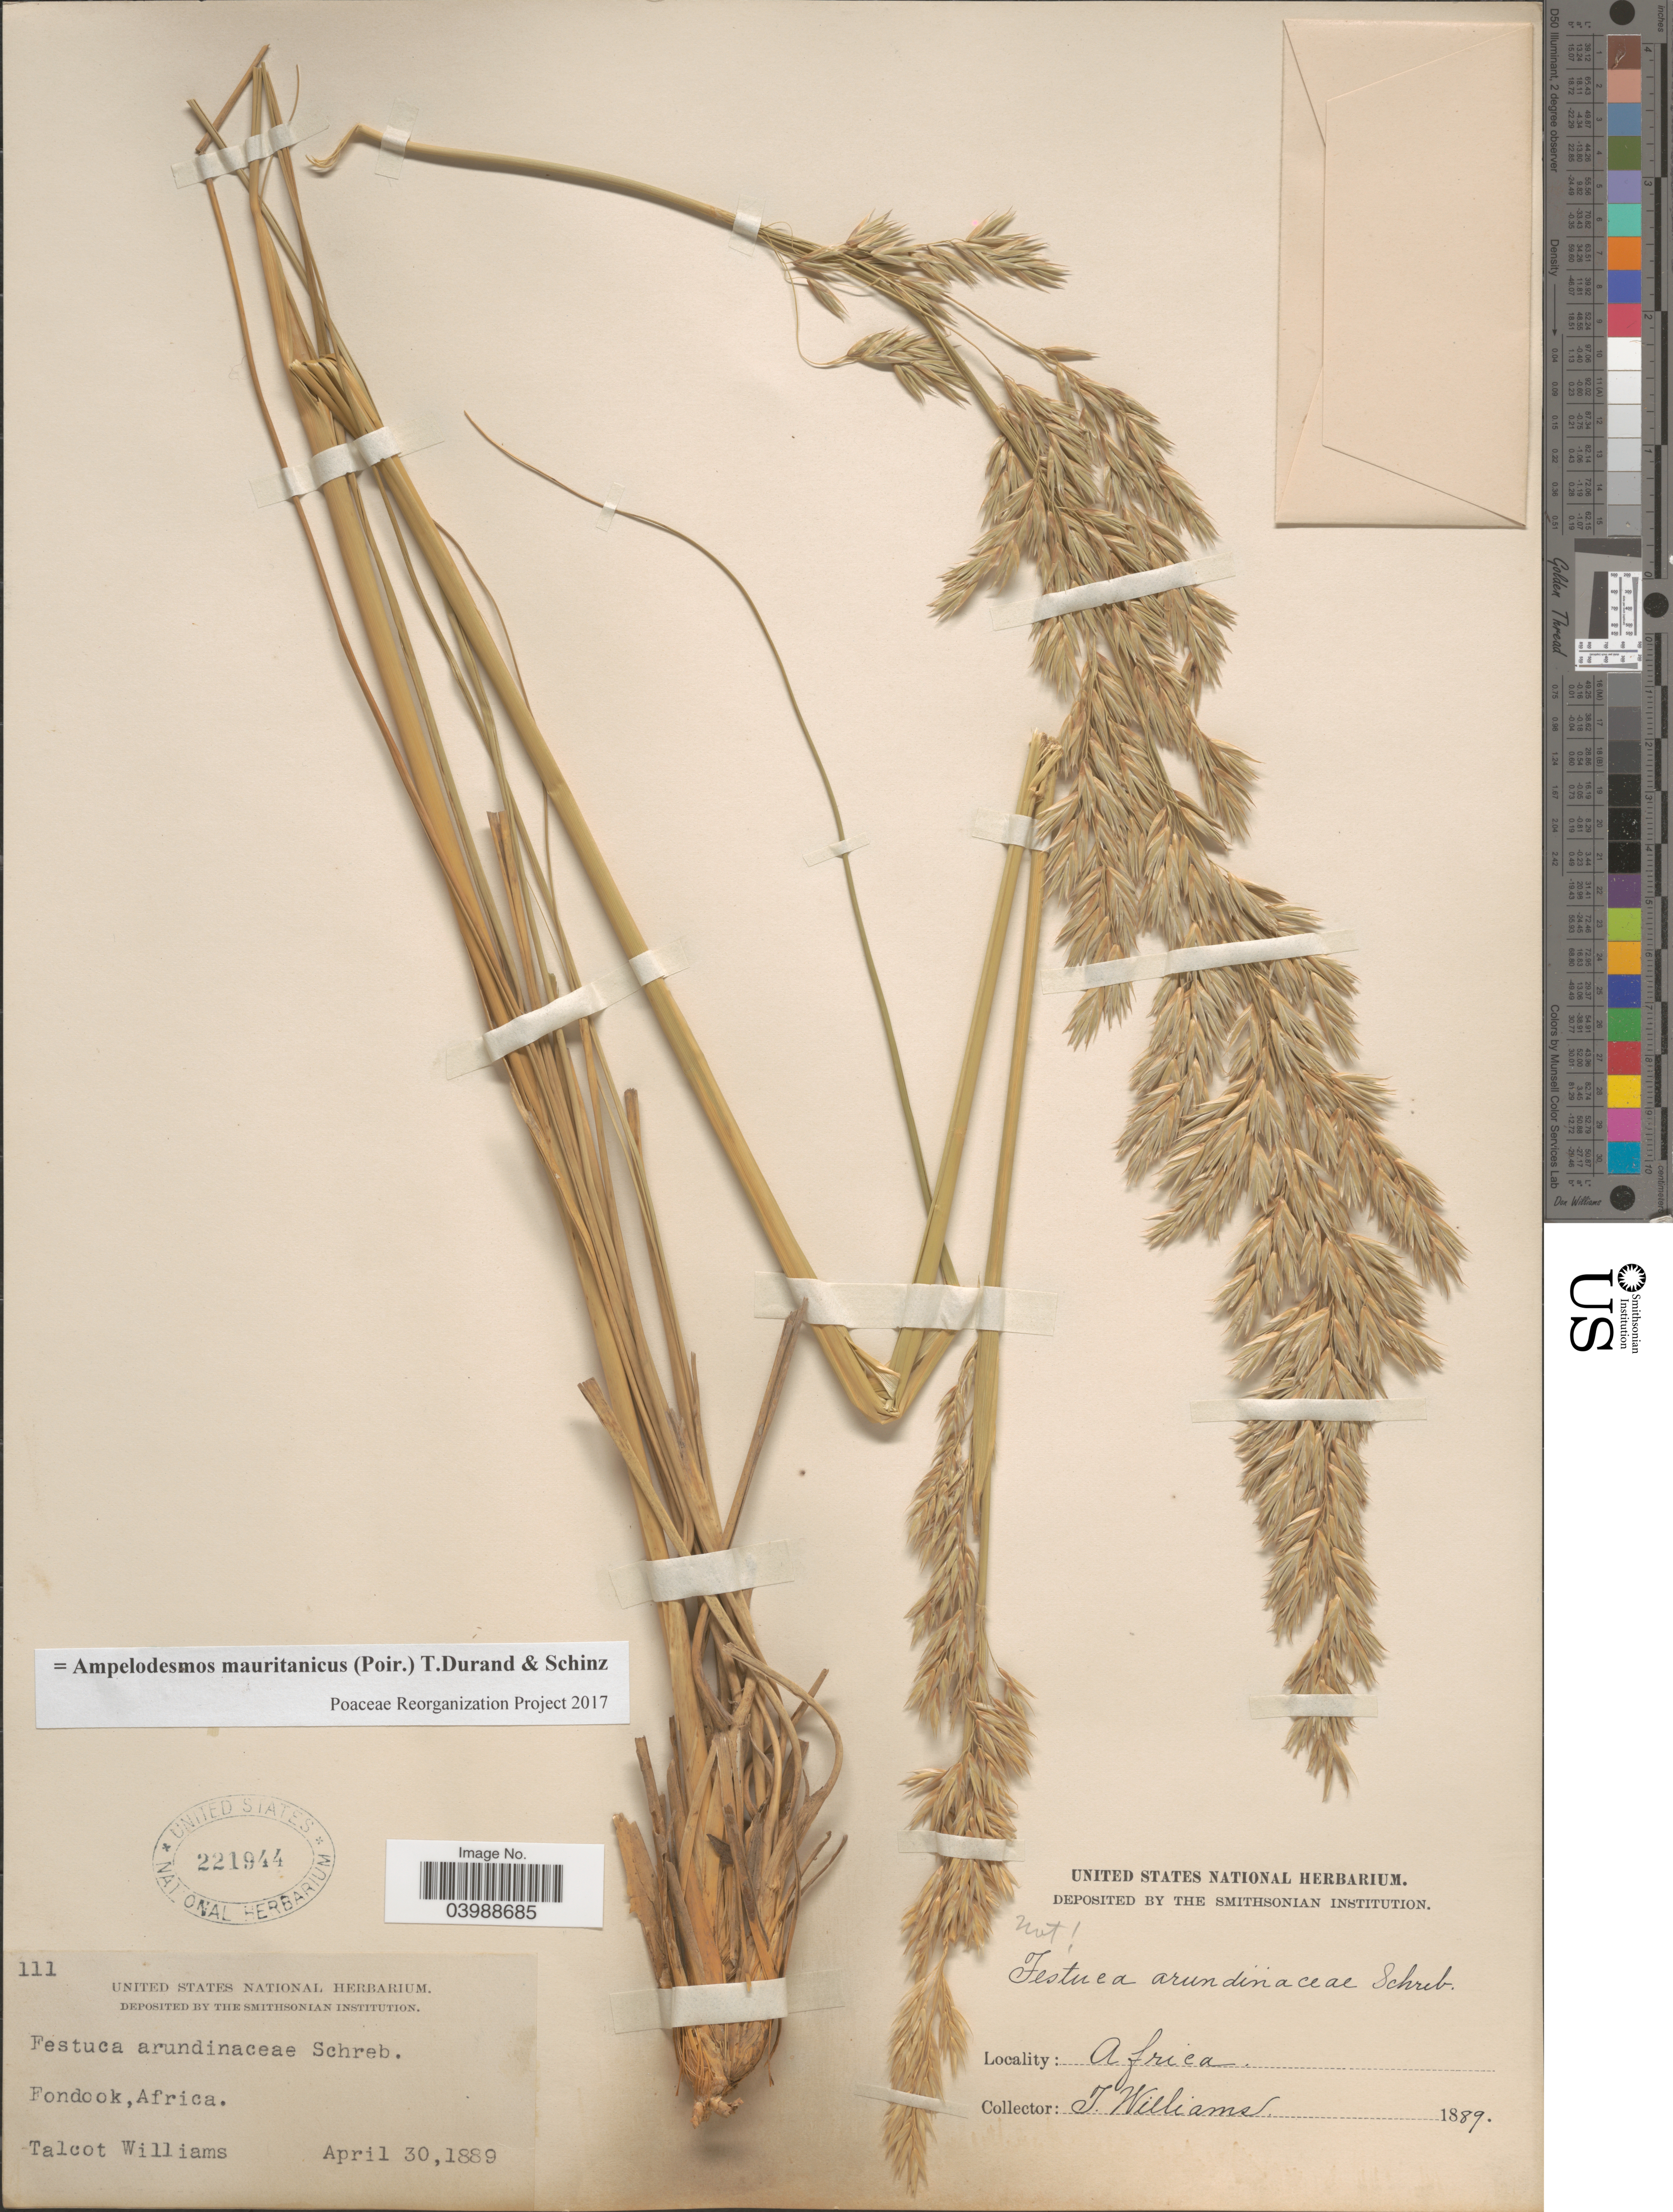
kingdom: Plantae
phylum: Tracheophyta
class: Liliopsida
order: Poales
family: Poaceae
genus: Ampelodesmos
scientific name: Ampelodesmos mauritanicus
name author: (Poir.) Durand & Schinz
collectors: T. Williams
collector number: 111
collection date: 1889-04-30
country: Morocco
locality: Fondook, Africa.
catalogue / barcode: US 221944